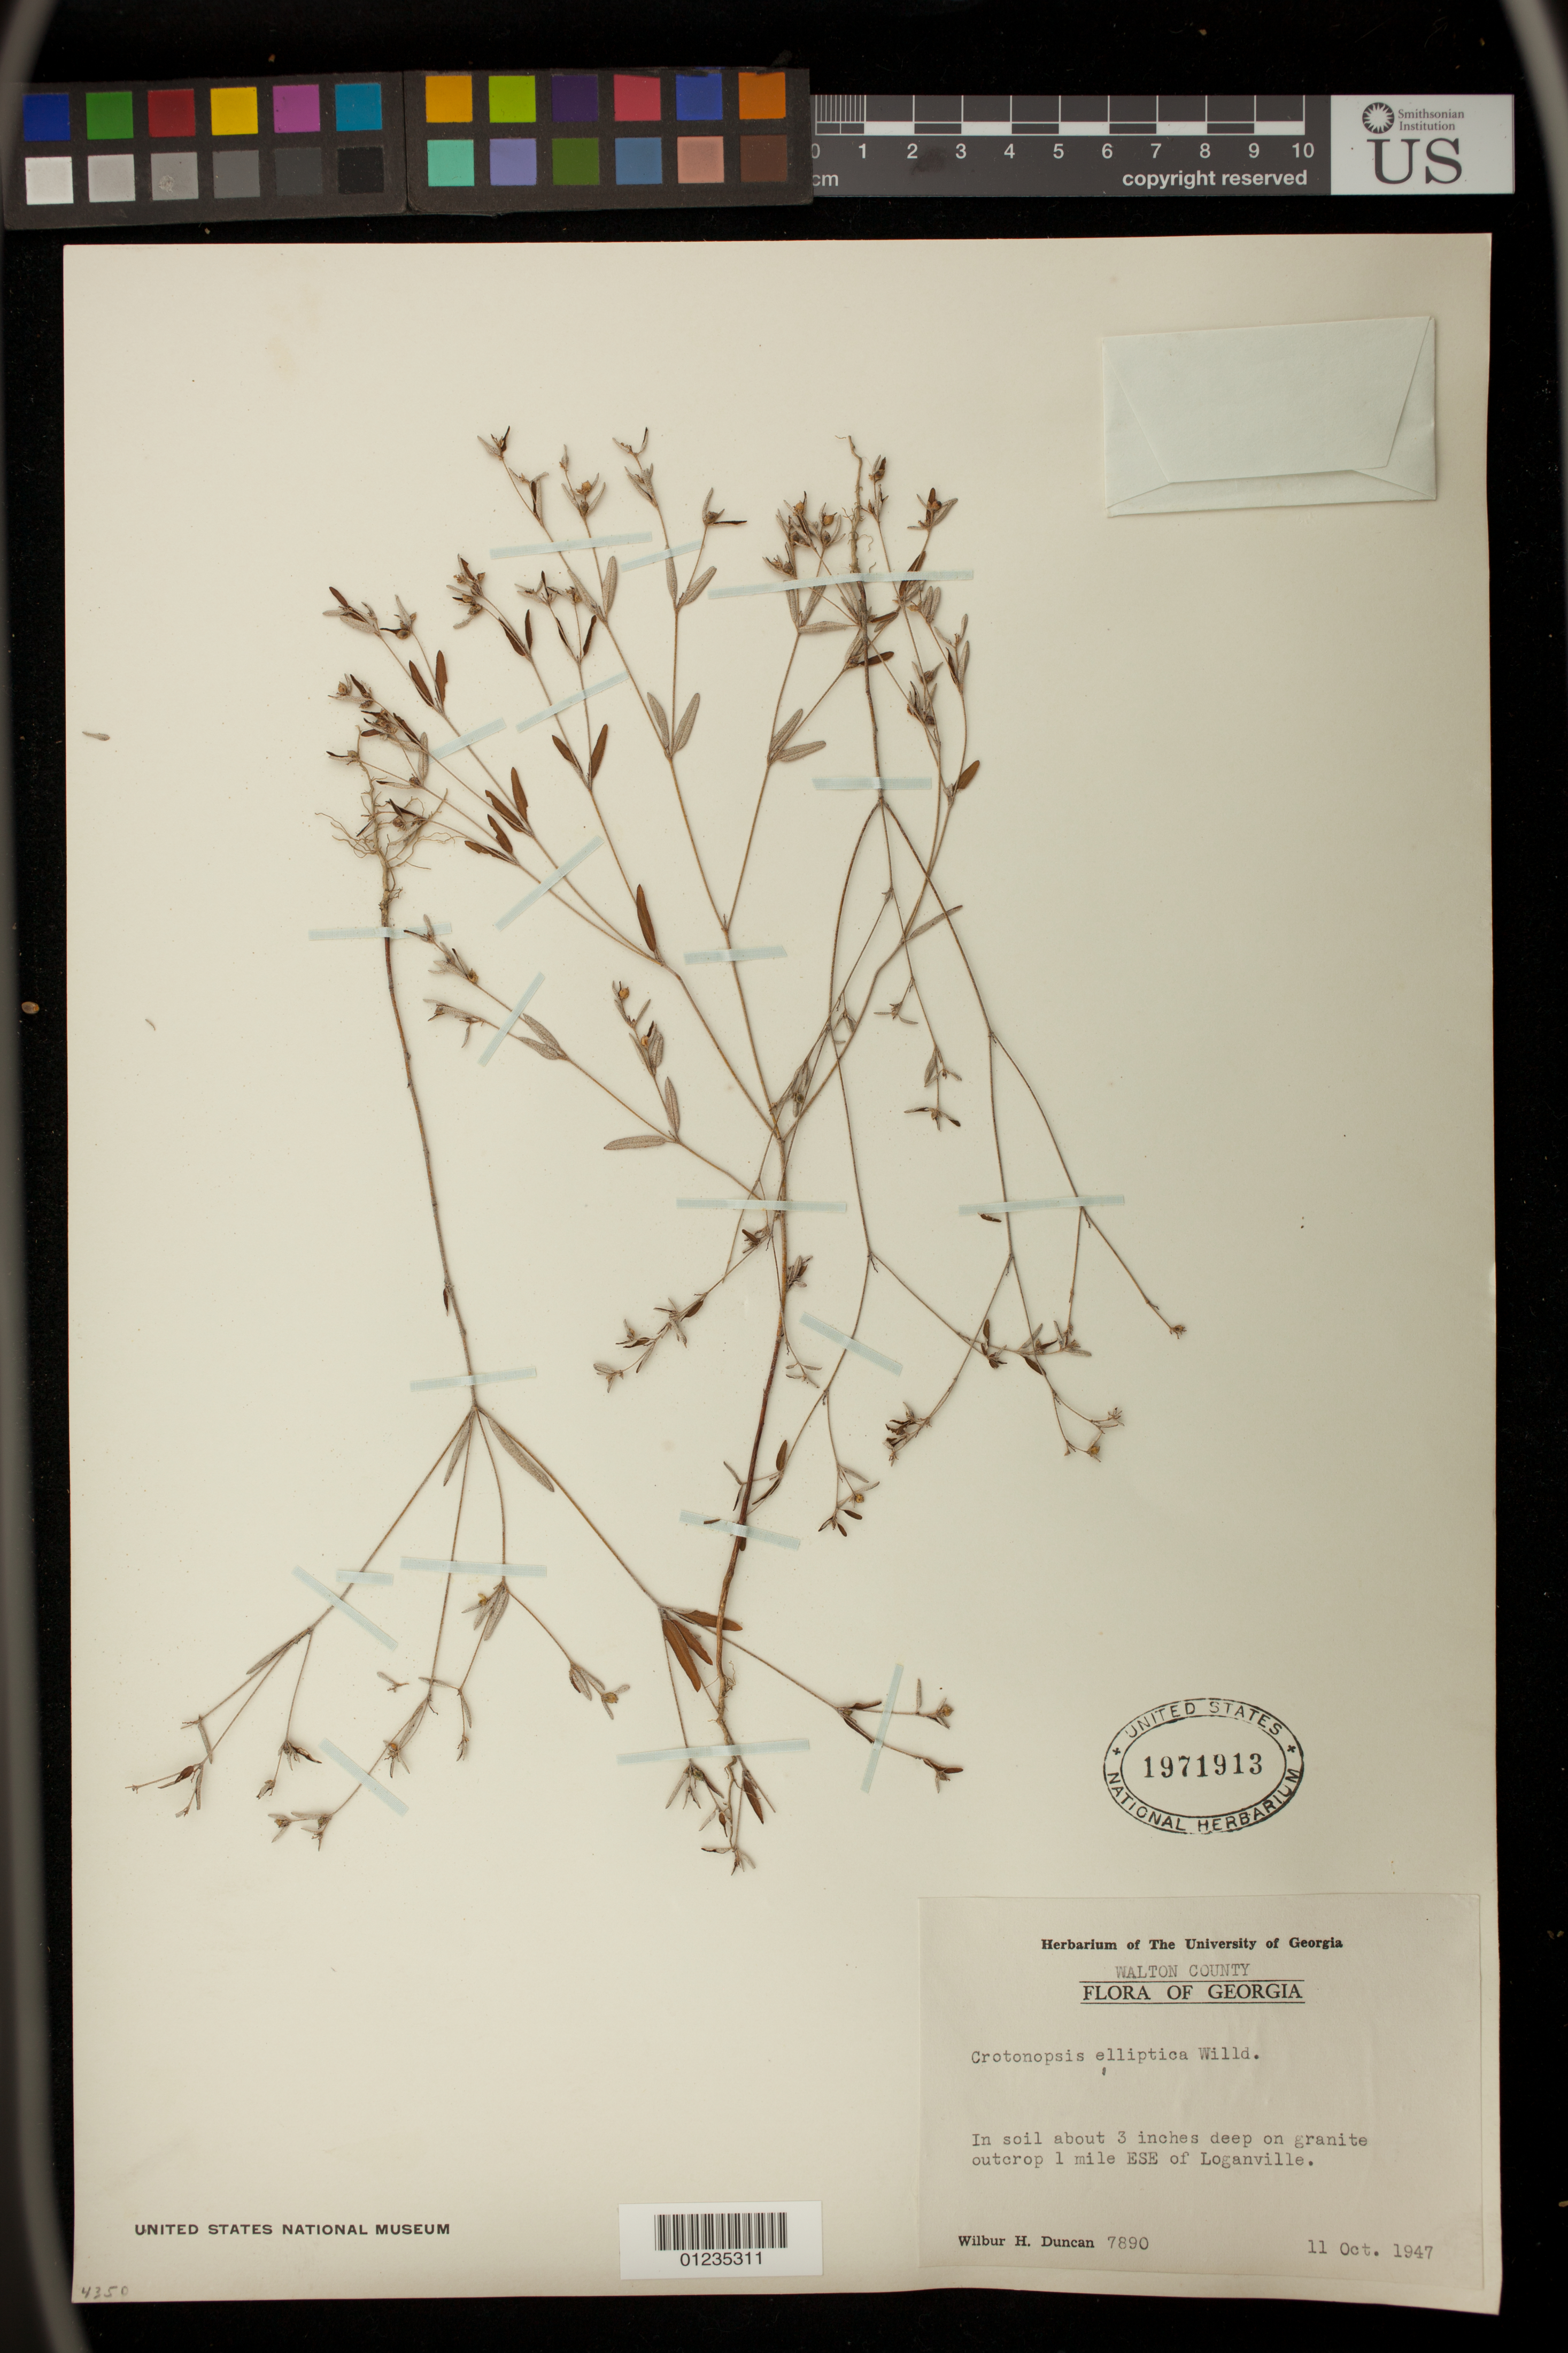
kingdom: Plantae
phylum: Tracheophyta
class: Magnoliopsida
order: Malpighiales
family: Euphorbiaceae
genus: Crotonopsis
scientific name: Crotonopsis elliptica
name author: Willd.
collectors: W. H. Duncan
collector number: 7890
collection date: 1947-10-11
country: United States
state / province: Georgia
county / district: Walton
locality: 1 mile ESE of Loganville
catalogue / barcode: US 1971913